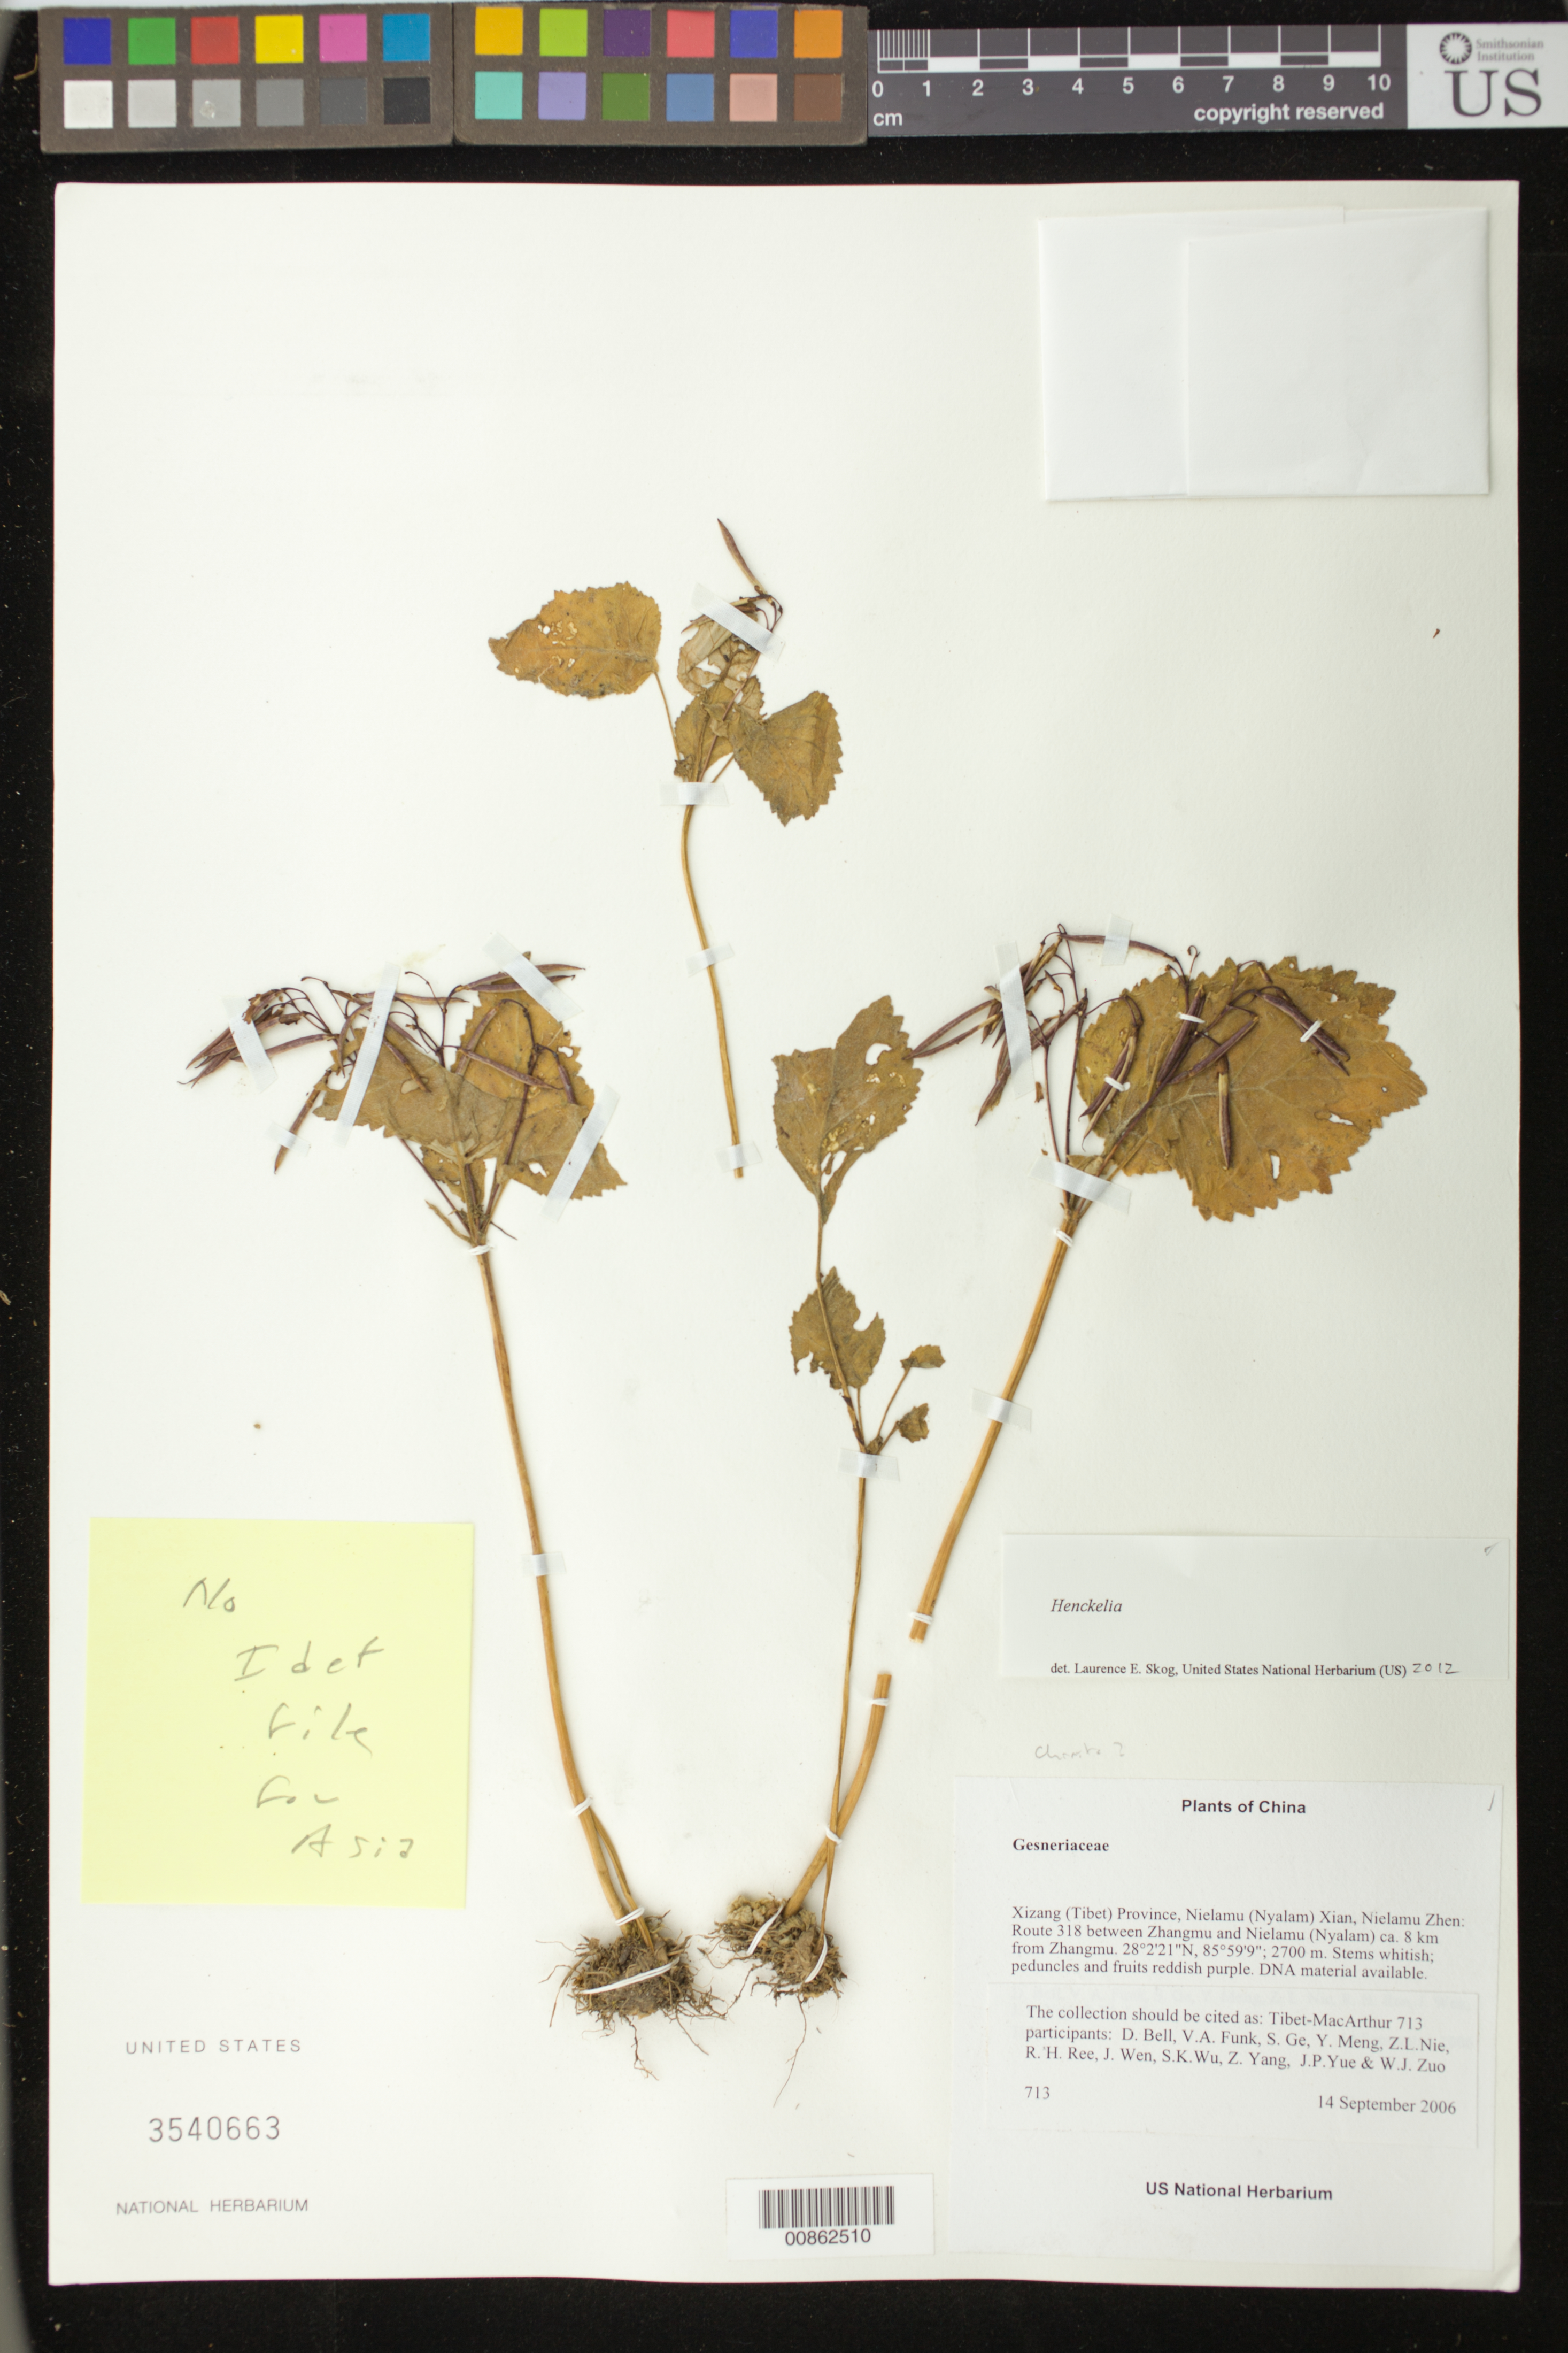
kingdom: Plantae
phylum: Tracheophyta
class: Magnoliopsida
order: Lamiales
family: Gesneriaceae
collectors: Tibet-MacArthur, D. A. Bell, V. Funk, S. Ge, Y. Meng, Z. Nie, R. Ree, J. Wen, J. Yue & W. Zuo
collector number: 713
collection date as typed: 14 Sep 2006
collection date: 2006-09-14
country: China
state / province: Xizang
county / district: Nielamu (Nyalam) Xian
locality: Nielamu Zhen. Route 318 between Zhangmu and Nielamu (Nyalam) ca. 8 km from Zhangmu.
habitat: Rocky slope with scattered shrubs.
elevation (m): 2700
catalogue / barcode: US 3540663